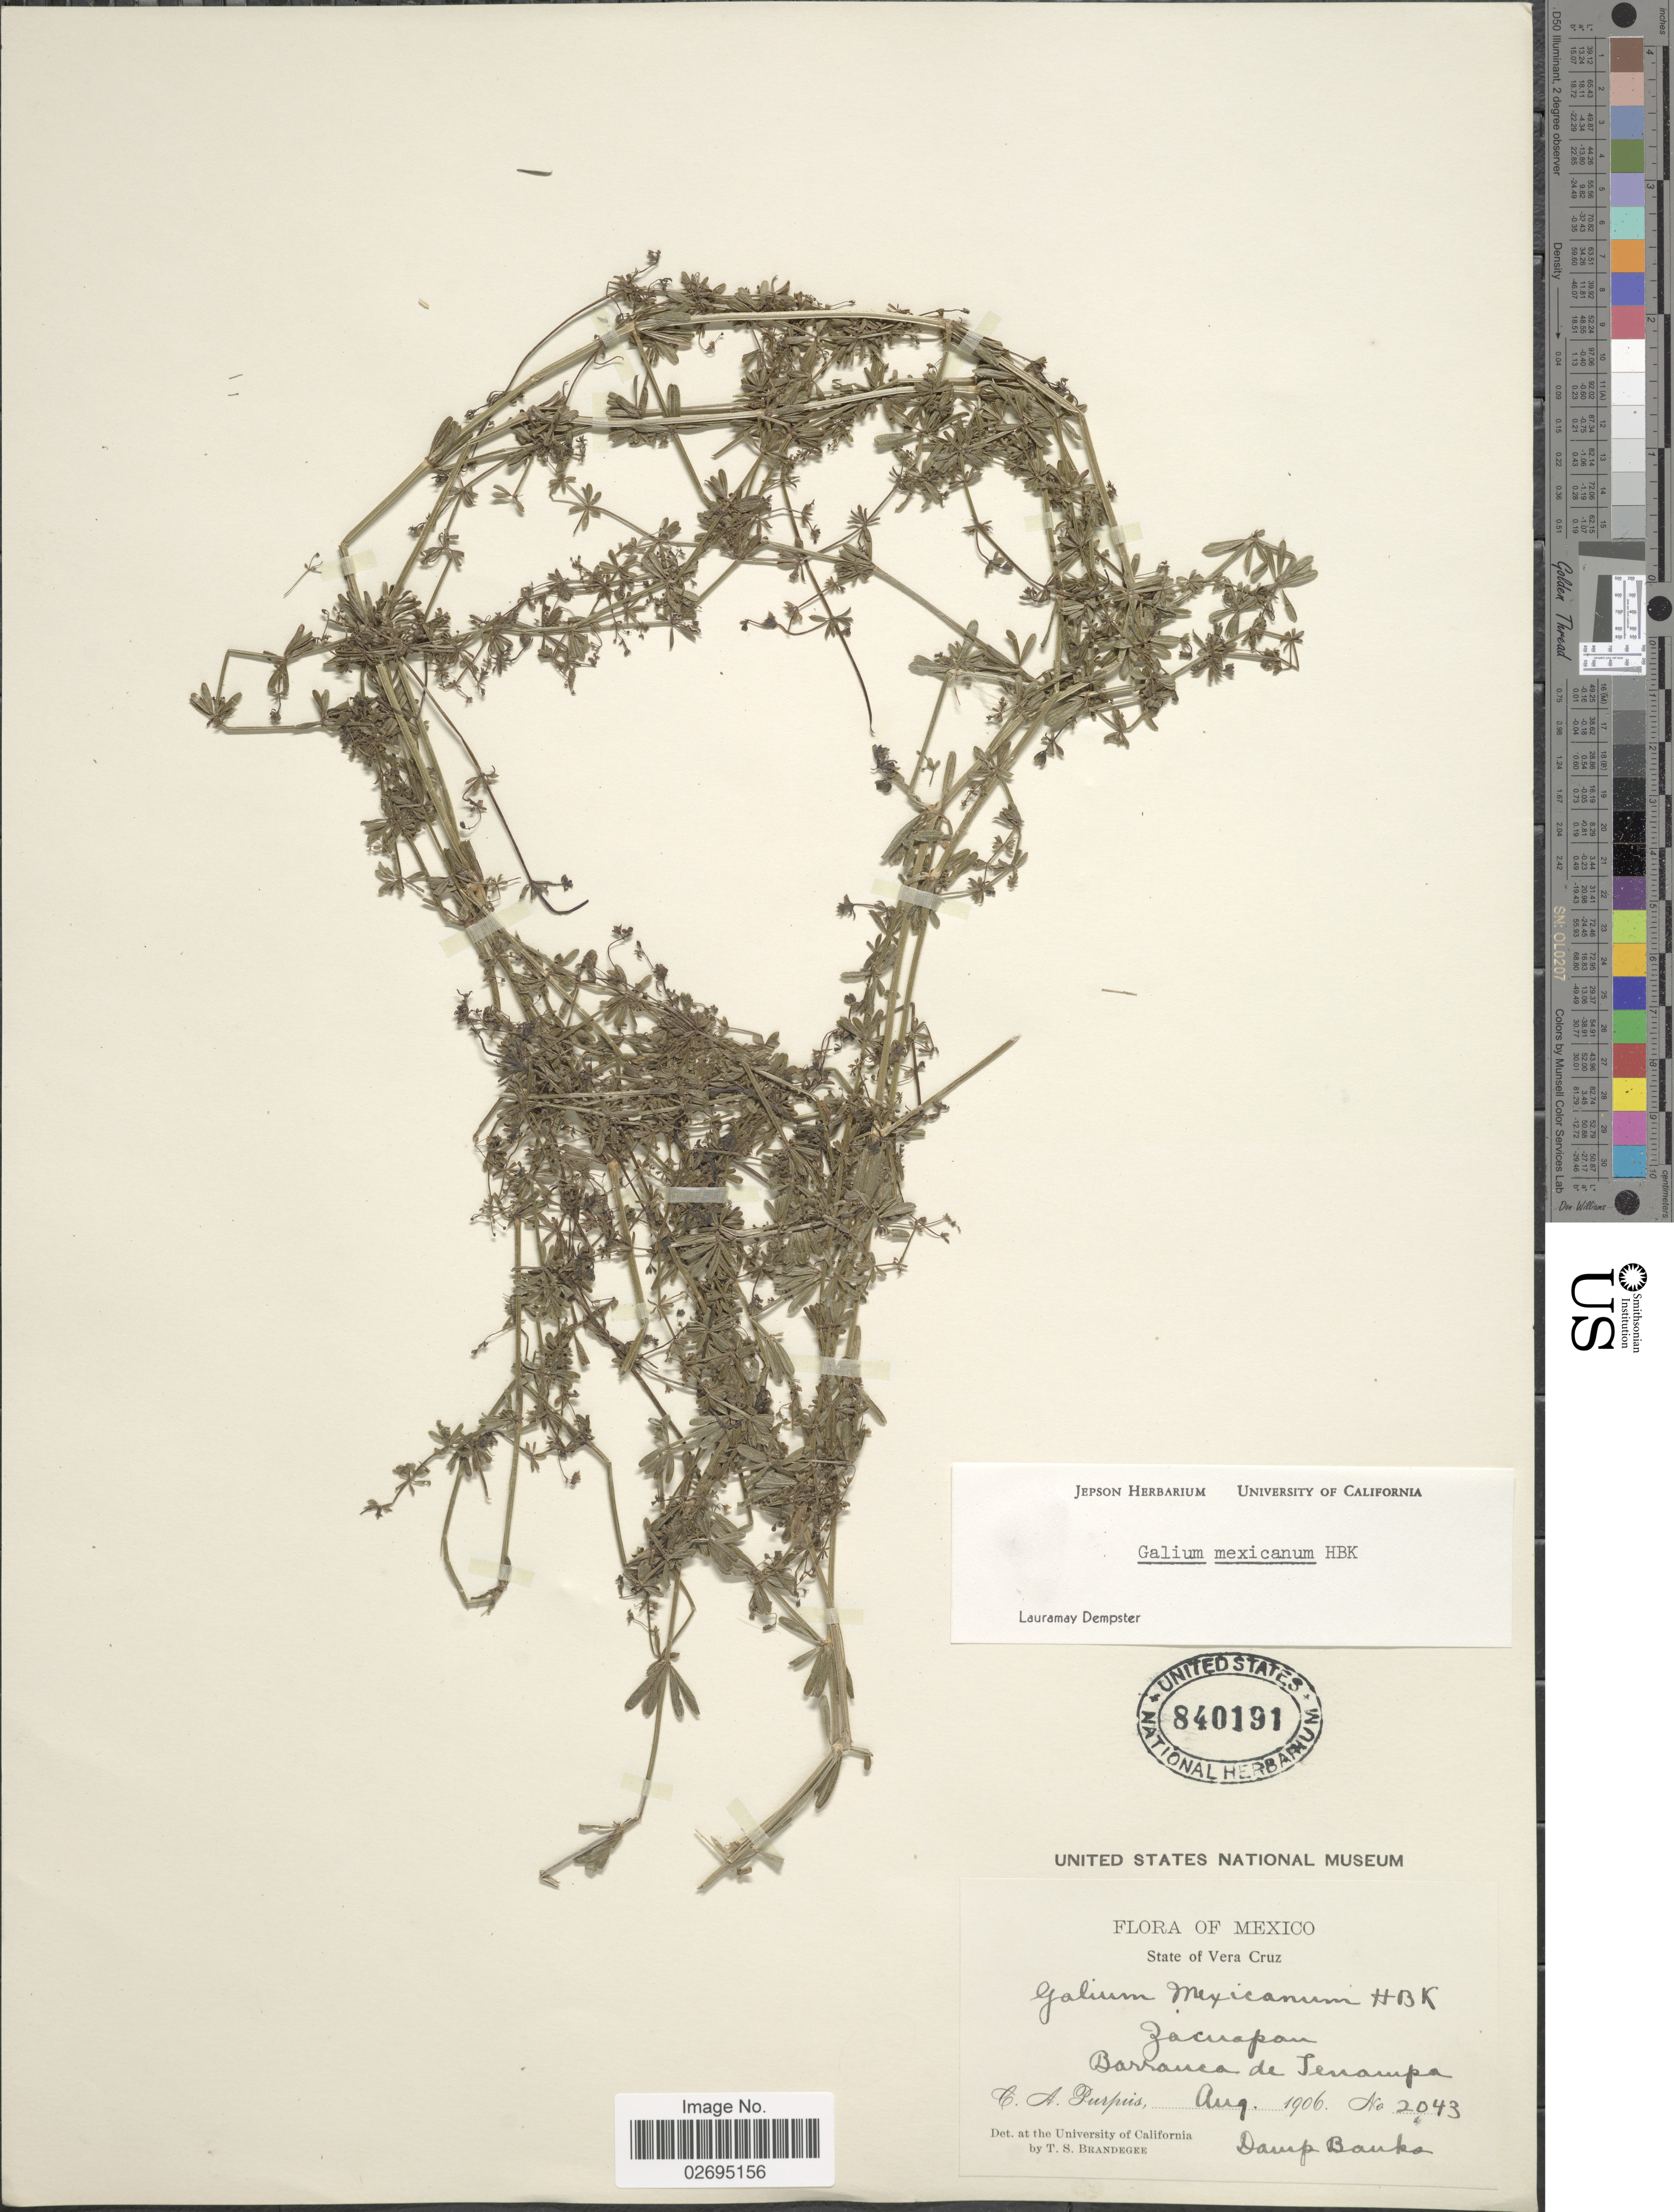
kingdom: Plantae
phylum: Tracheophyta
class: Magnoliopsida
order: Gentianales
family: Rubiaceae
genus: Galium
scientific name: Galium mexicanum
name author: Kunth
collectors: C. A. Purpus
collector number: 2043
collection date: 1906-08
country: Mexico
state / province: Veracruz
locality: State of Vera Cruz. Zacuapan. Barranca de Tenampa. Damp Bauko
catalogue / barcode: US 840191